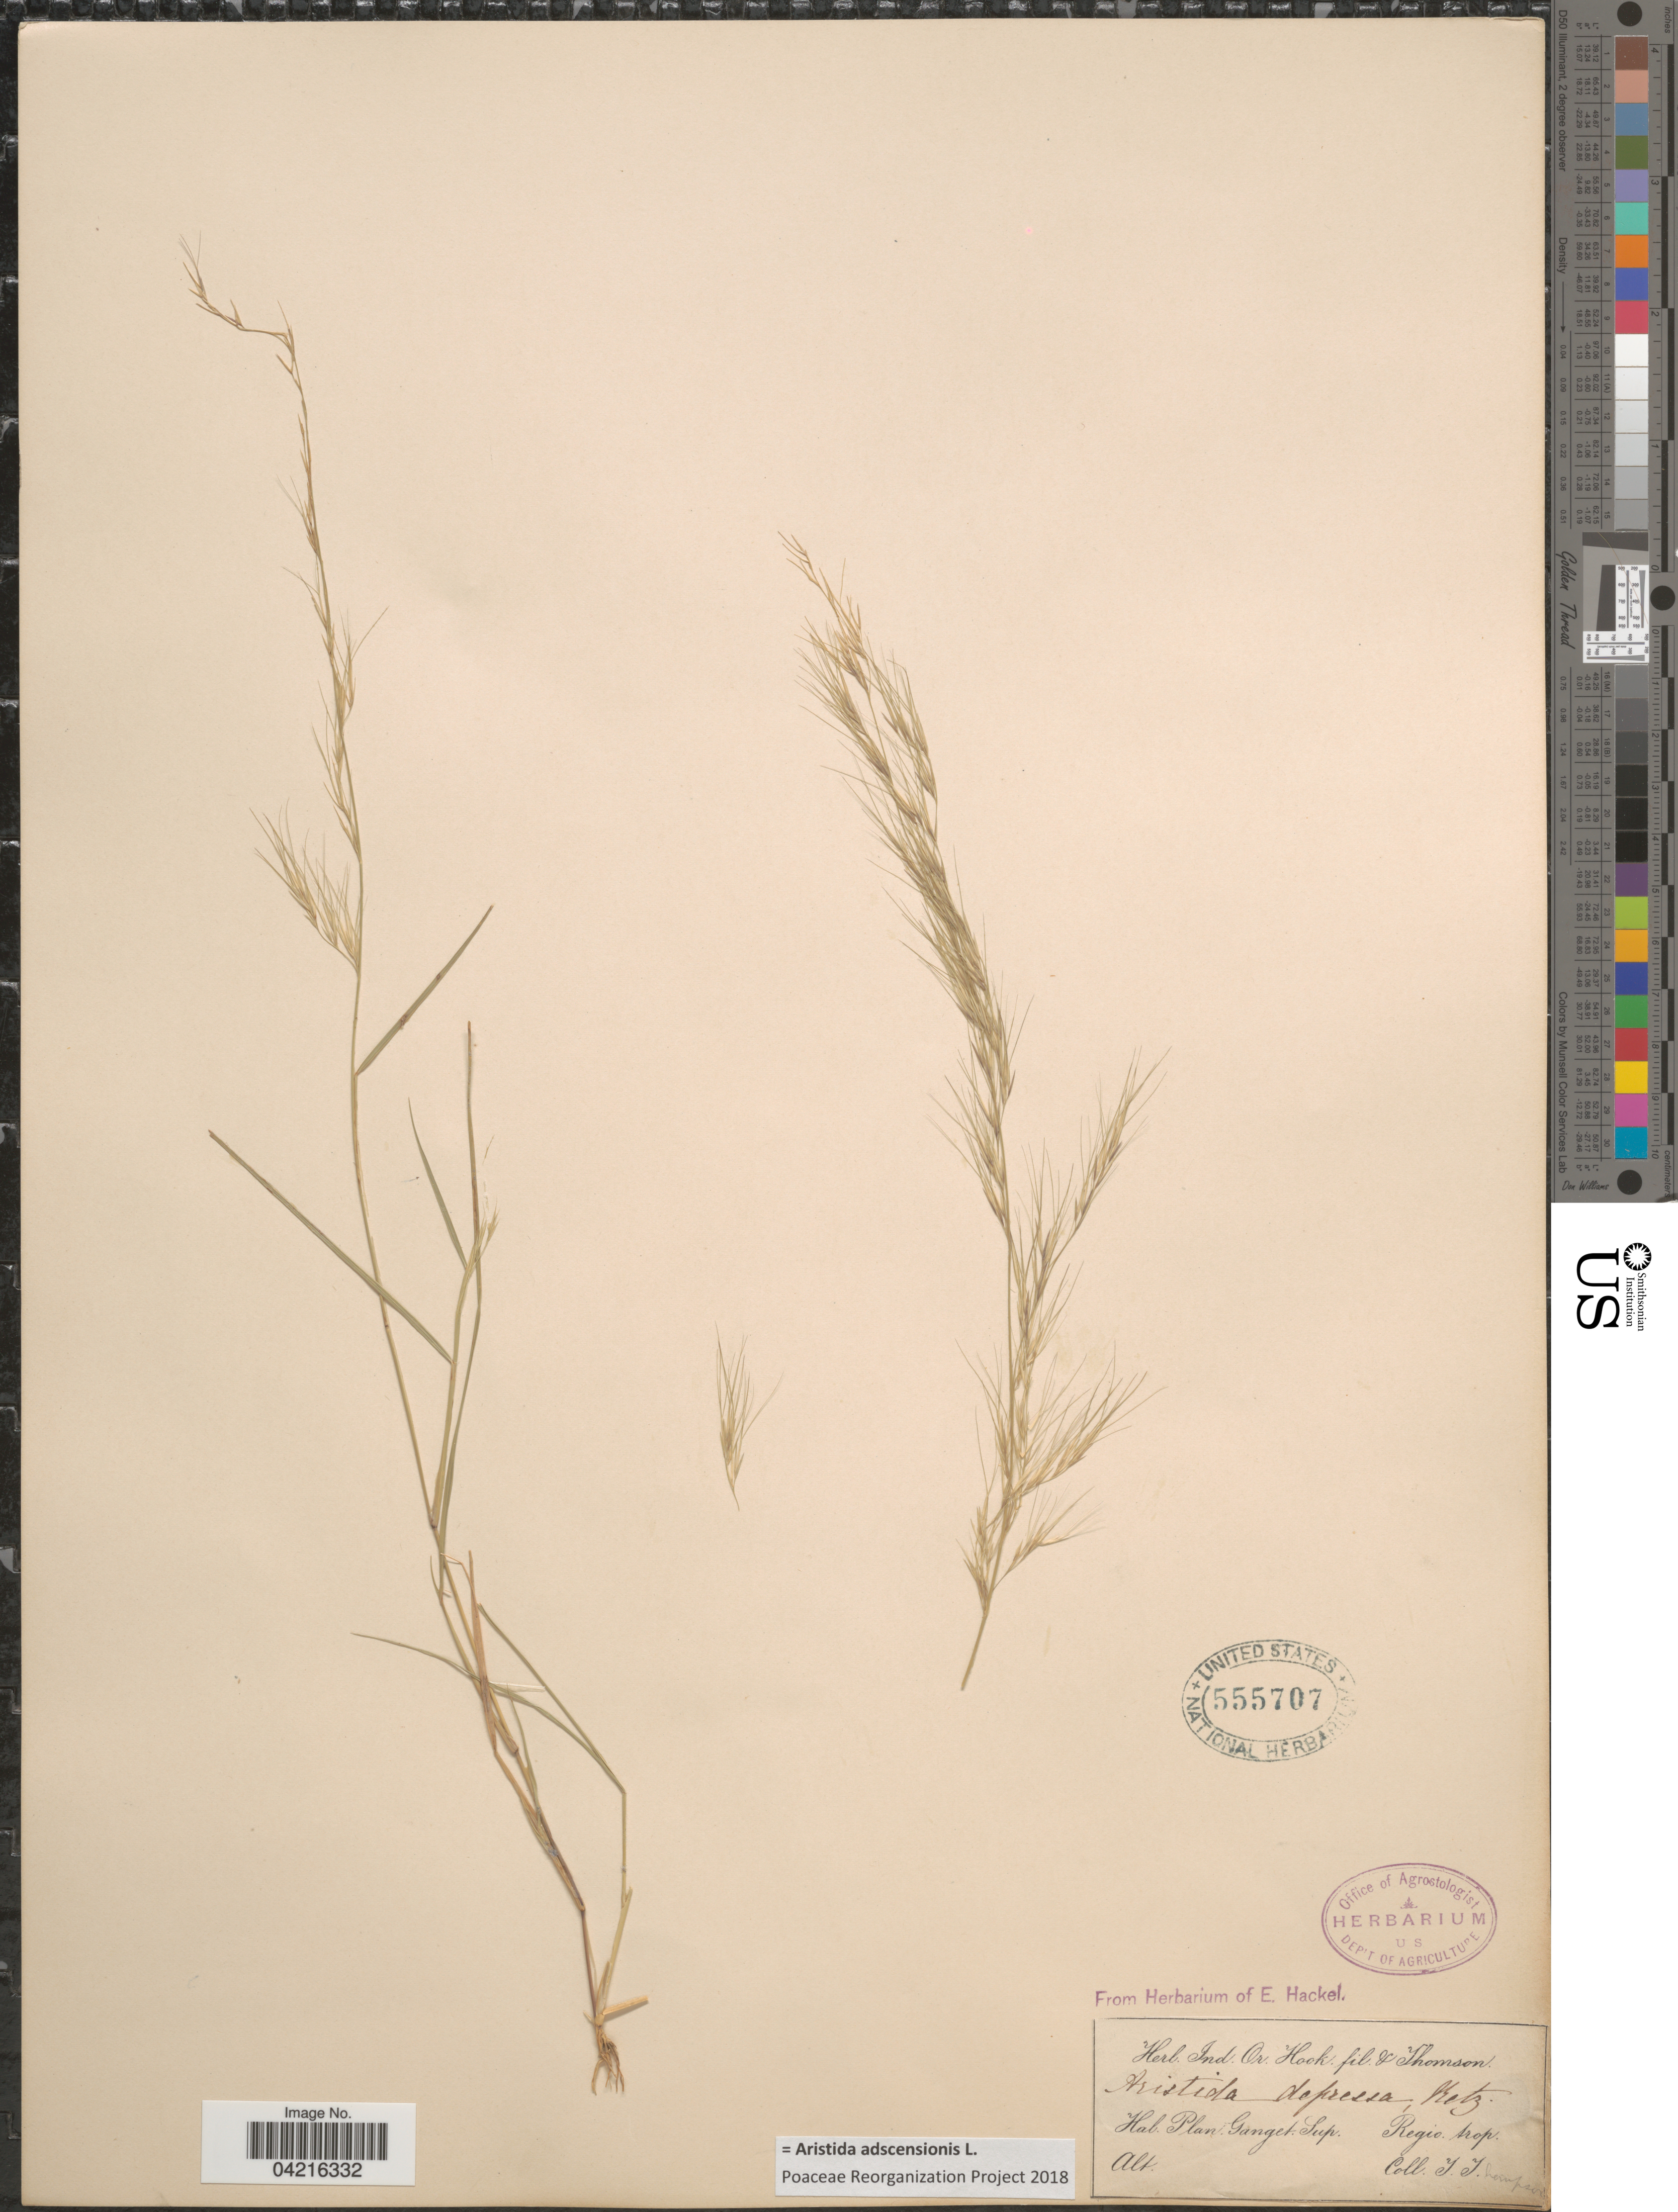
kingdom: Plantae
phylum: Tracheophyta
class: Liliopsida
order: Poales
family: Poaceae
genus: Aristida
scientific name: Aristida adscensionis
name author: L.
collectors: T. Thompson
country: India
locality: Plan. Ganget. Sup. Regio trop.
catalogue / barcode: US 555707